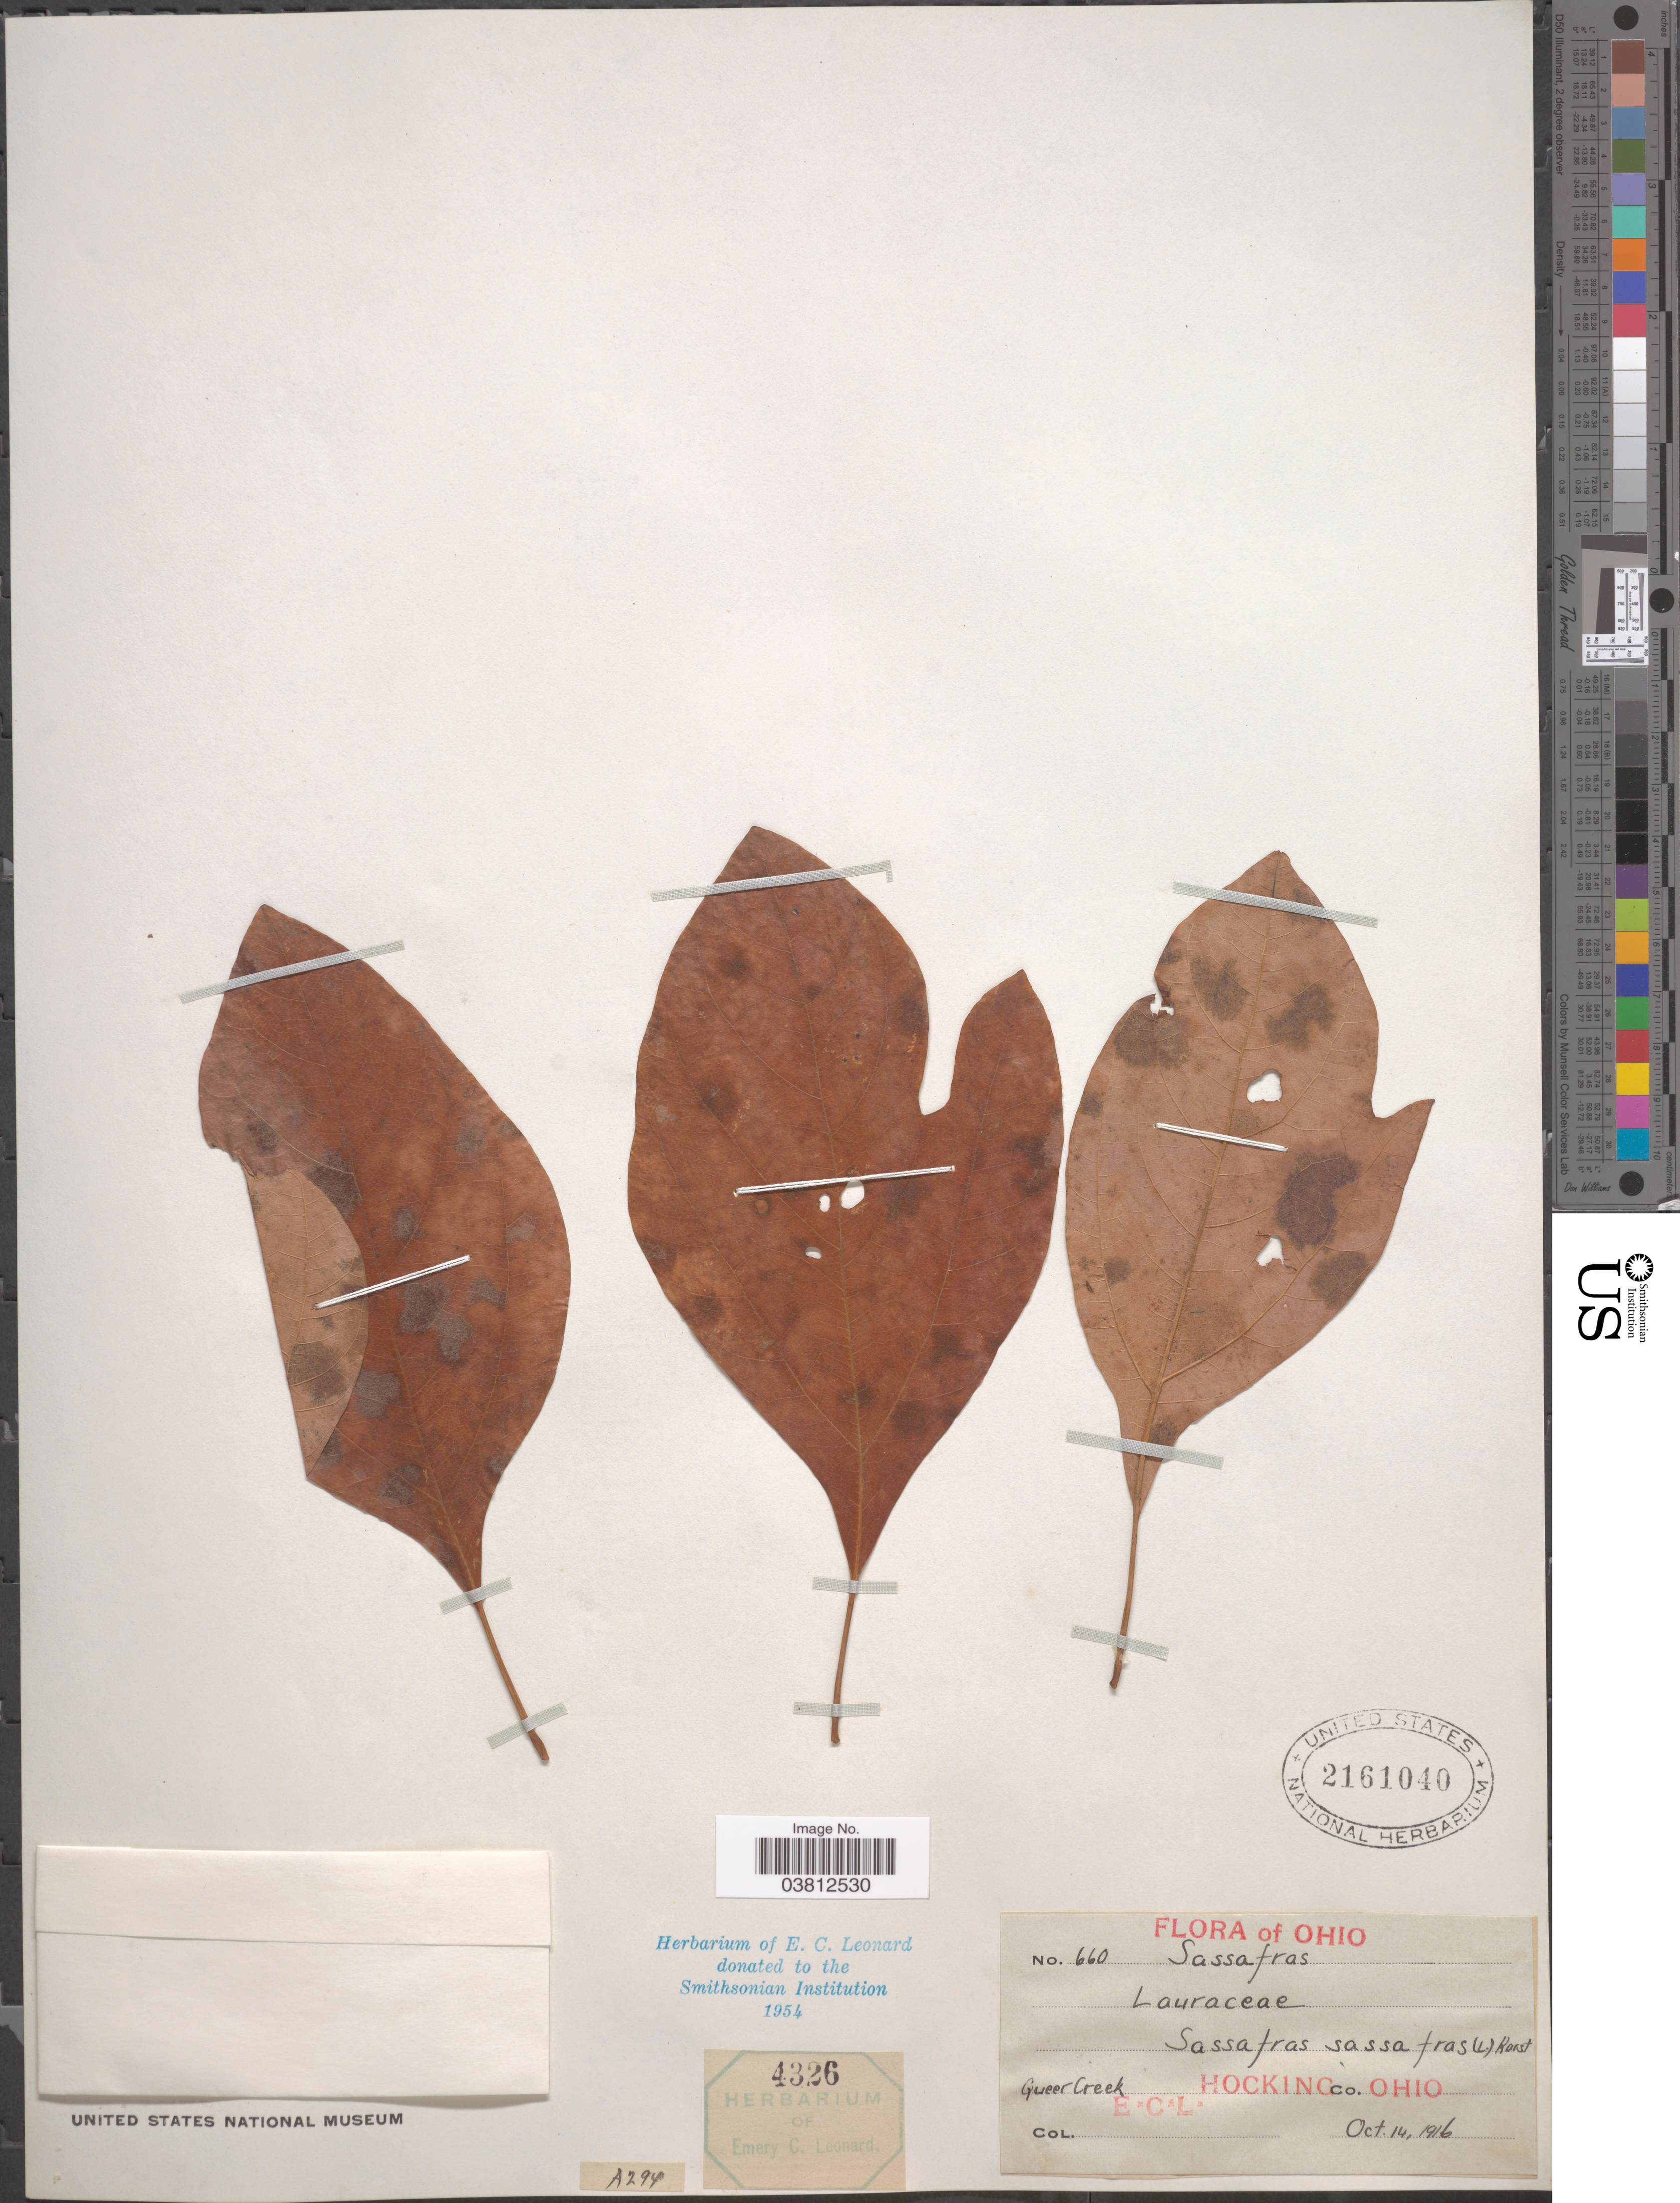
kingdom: Plantae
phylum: Tracheophyta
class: Magnoliopsida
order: Laurales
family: Lauraceae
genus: Sassafras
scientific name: Sassafras albidum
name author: (Nutt.) Nees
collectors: E. C. Leonard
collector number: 660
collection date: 1916-10-14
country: United States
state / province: Ohio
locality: Queer Creek. Hocking Co.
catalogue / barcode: US 2161040